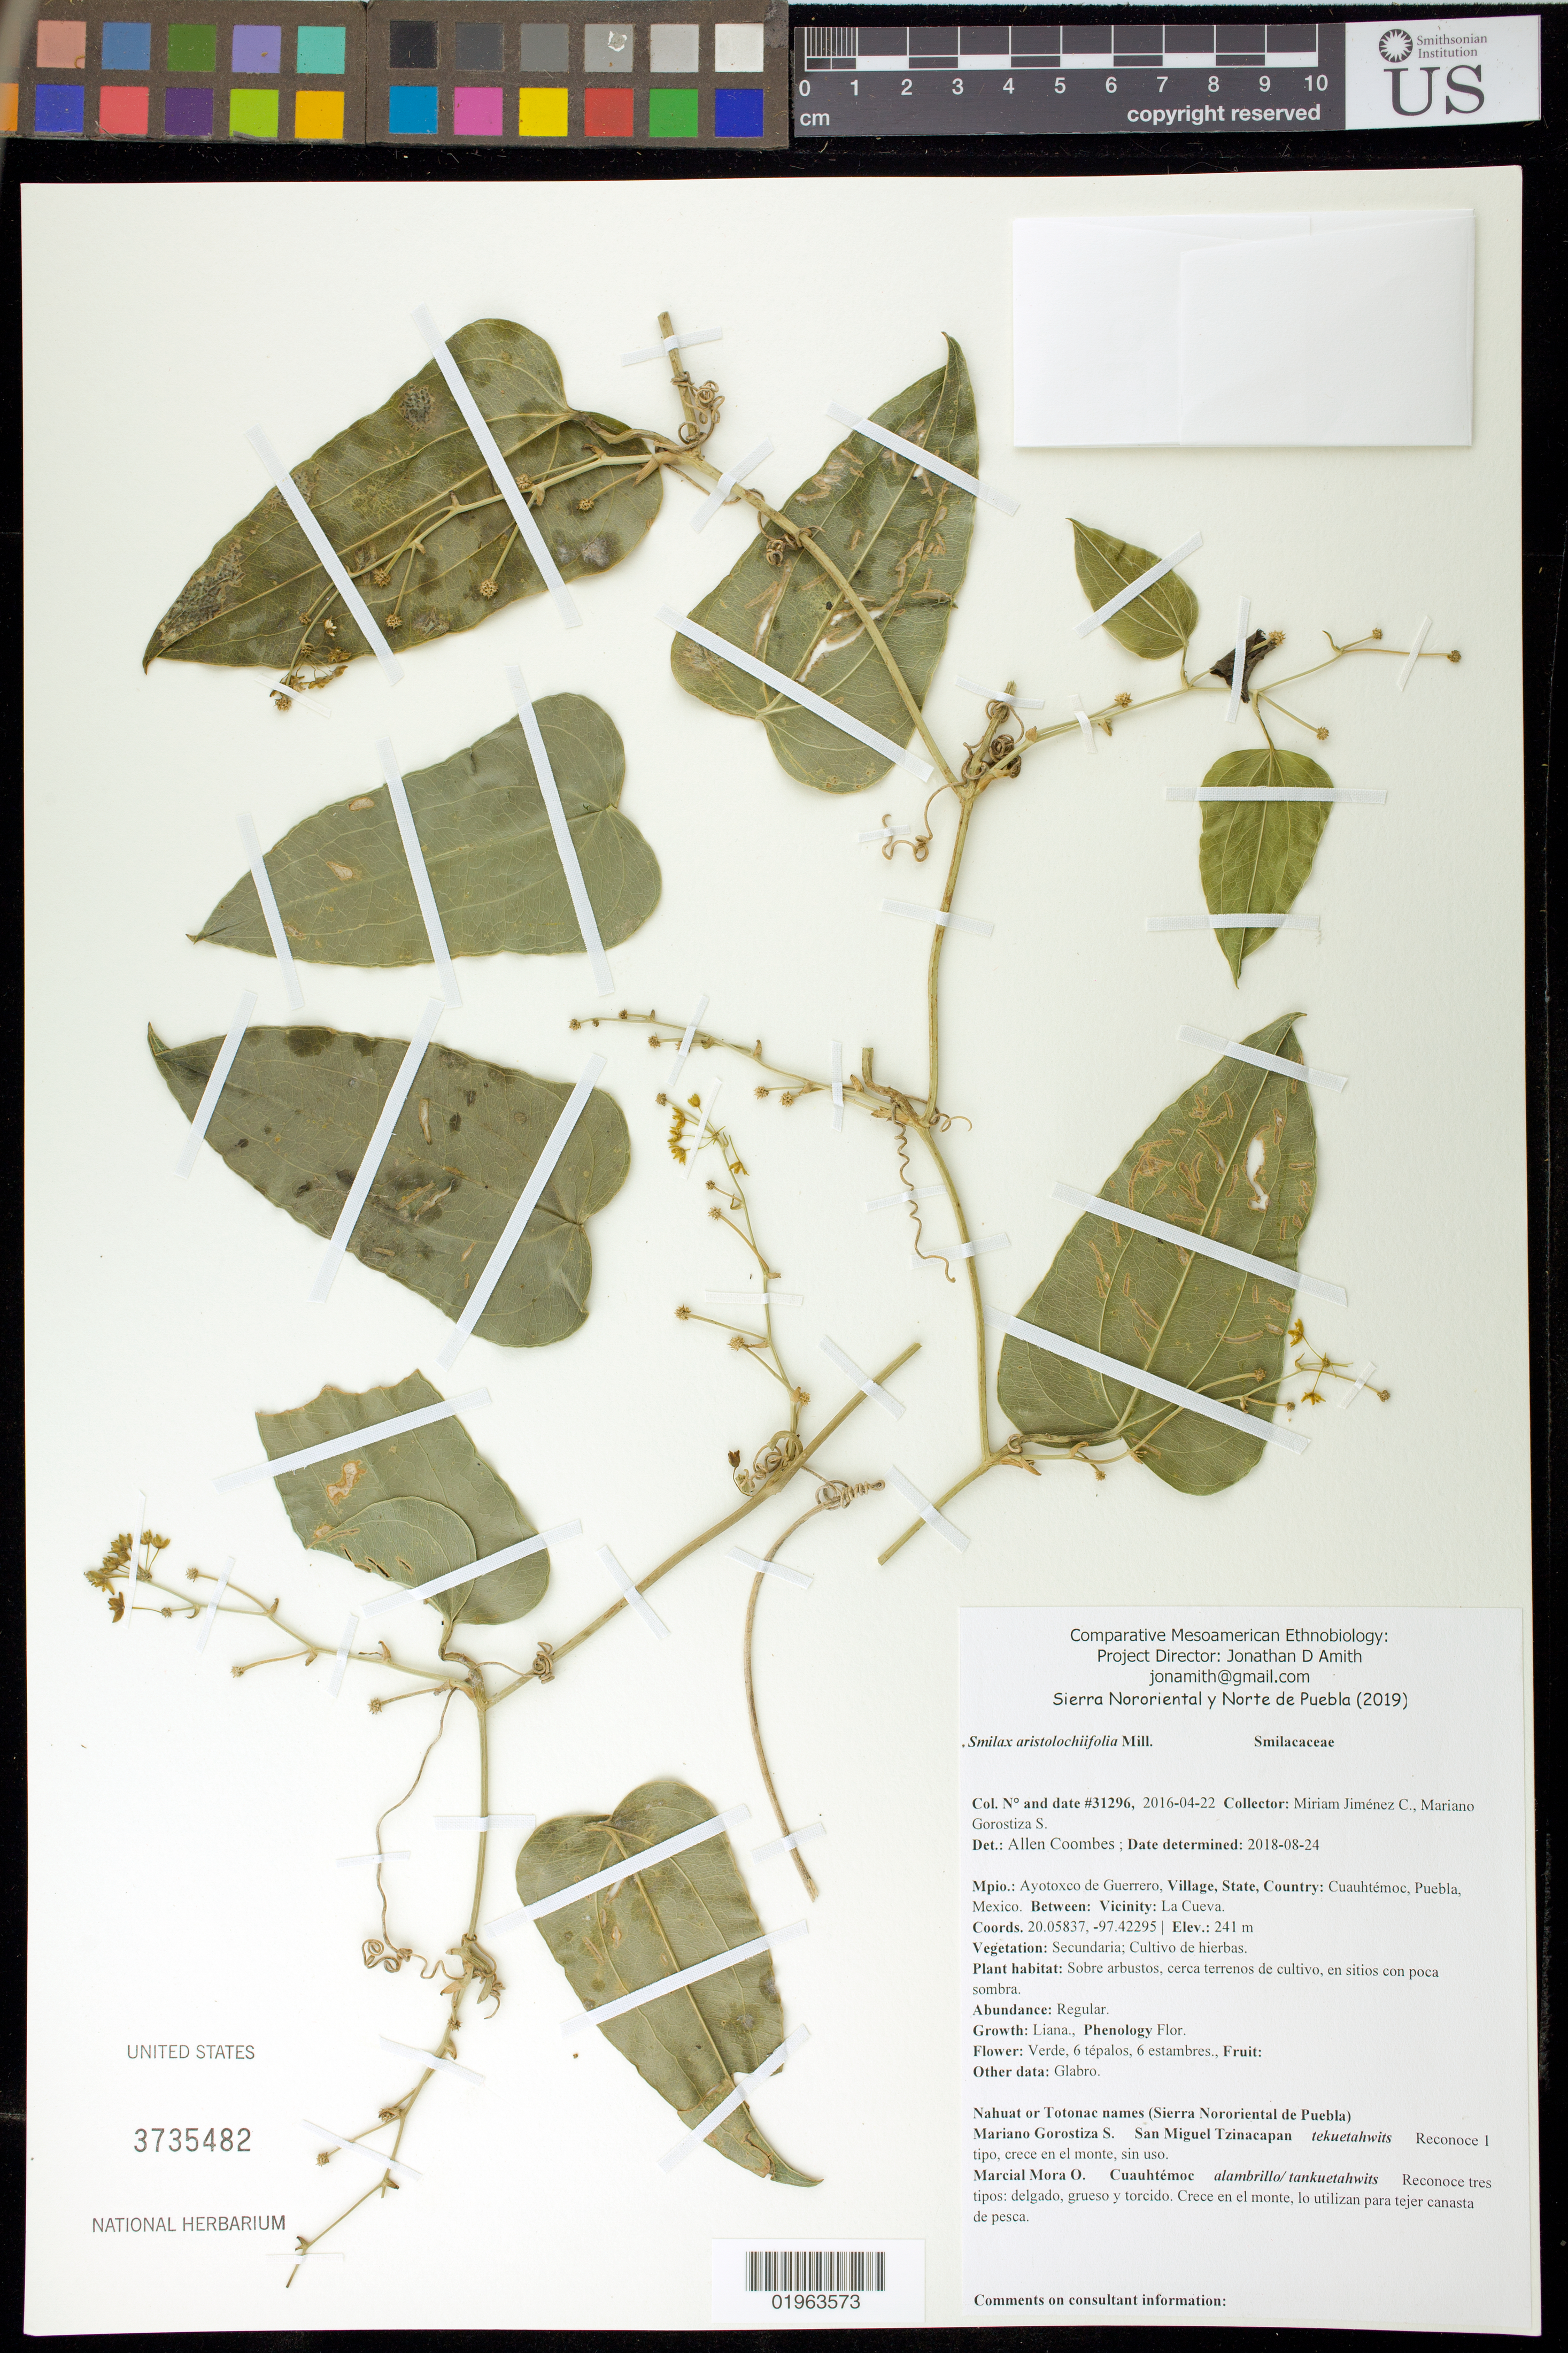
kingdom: Plantae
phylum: Tracheophyta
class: Liliopsida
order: Liliales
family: Smilacaceae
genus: Smilax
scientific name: Smilax aristolochiifolia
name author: Mill.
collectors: M. Jimenez & M. Salazar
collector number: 31296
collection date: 2016-04-22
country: Mexico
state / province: Puebla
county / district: Ayotoxco de Guerrero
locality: Guauhtemoc, La Cueva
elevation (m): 241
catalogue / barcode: US 3735482